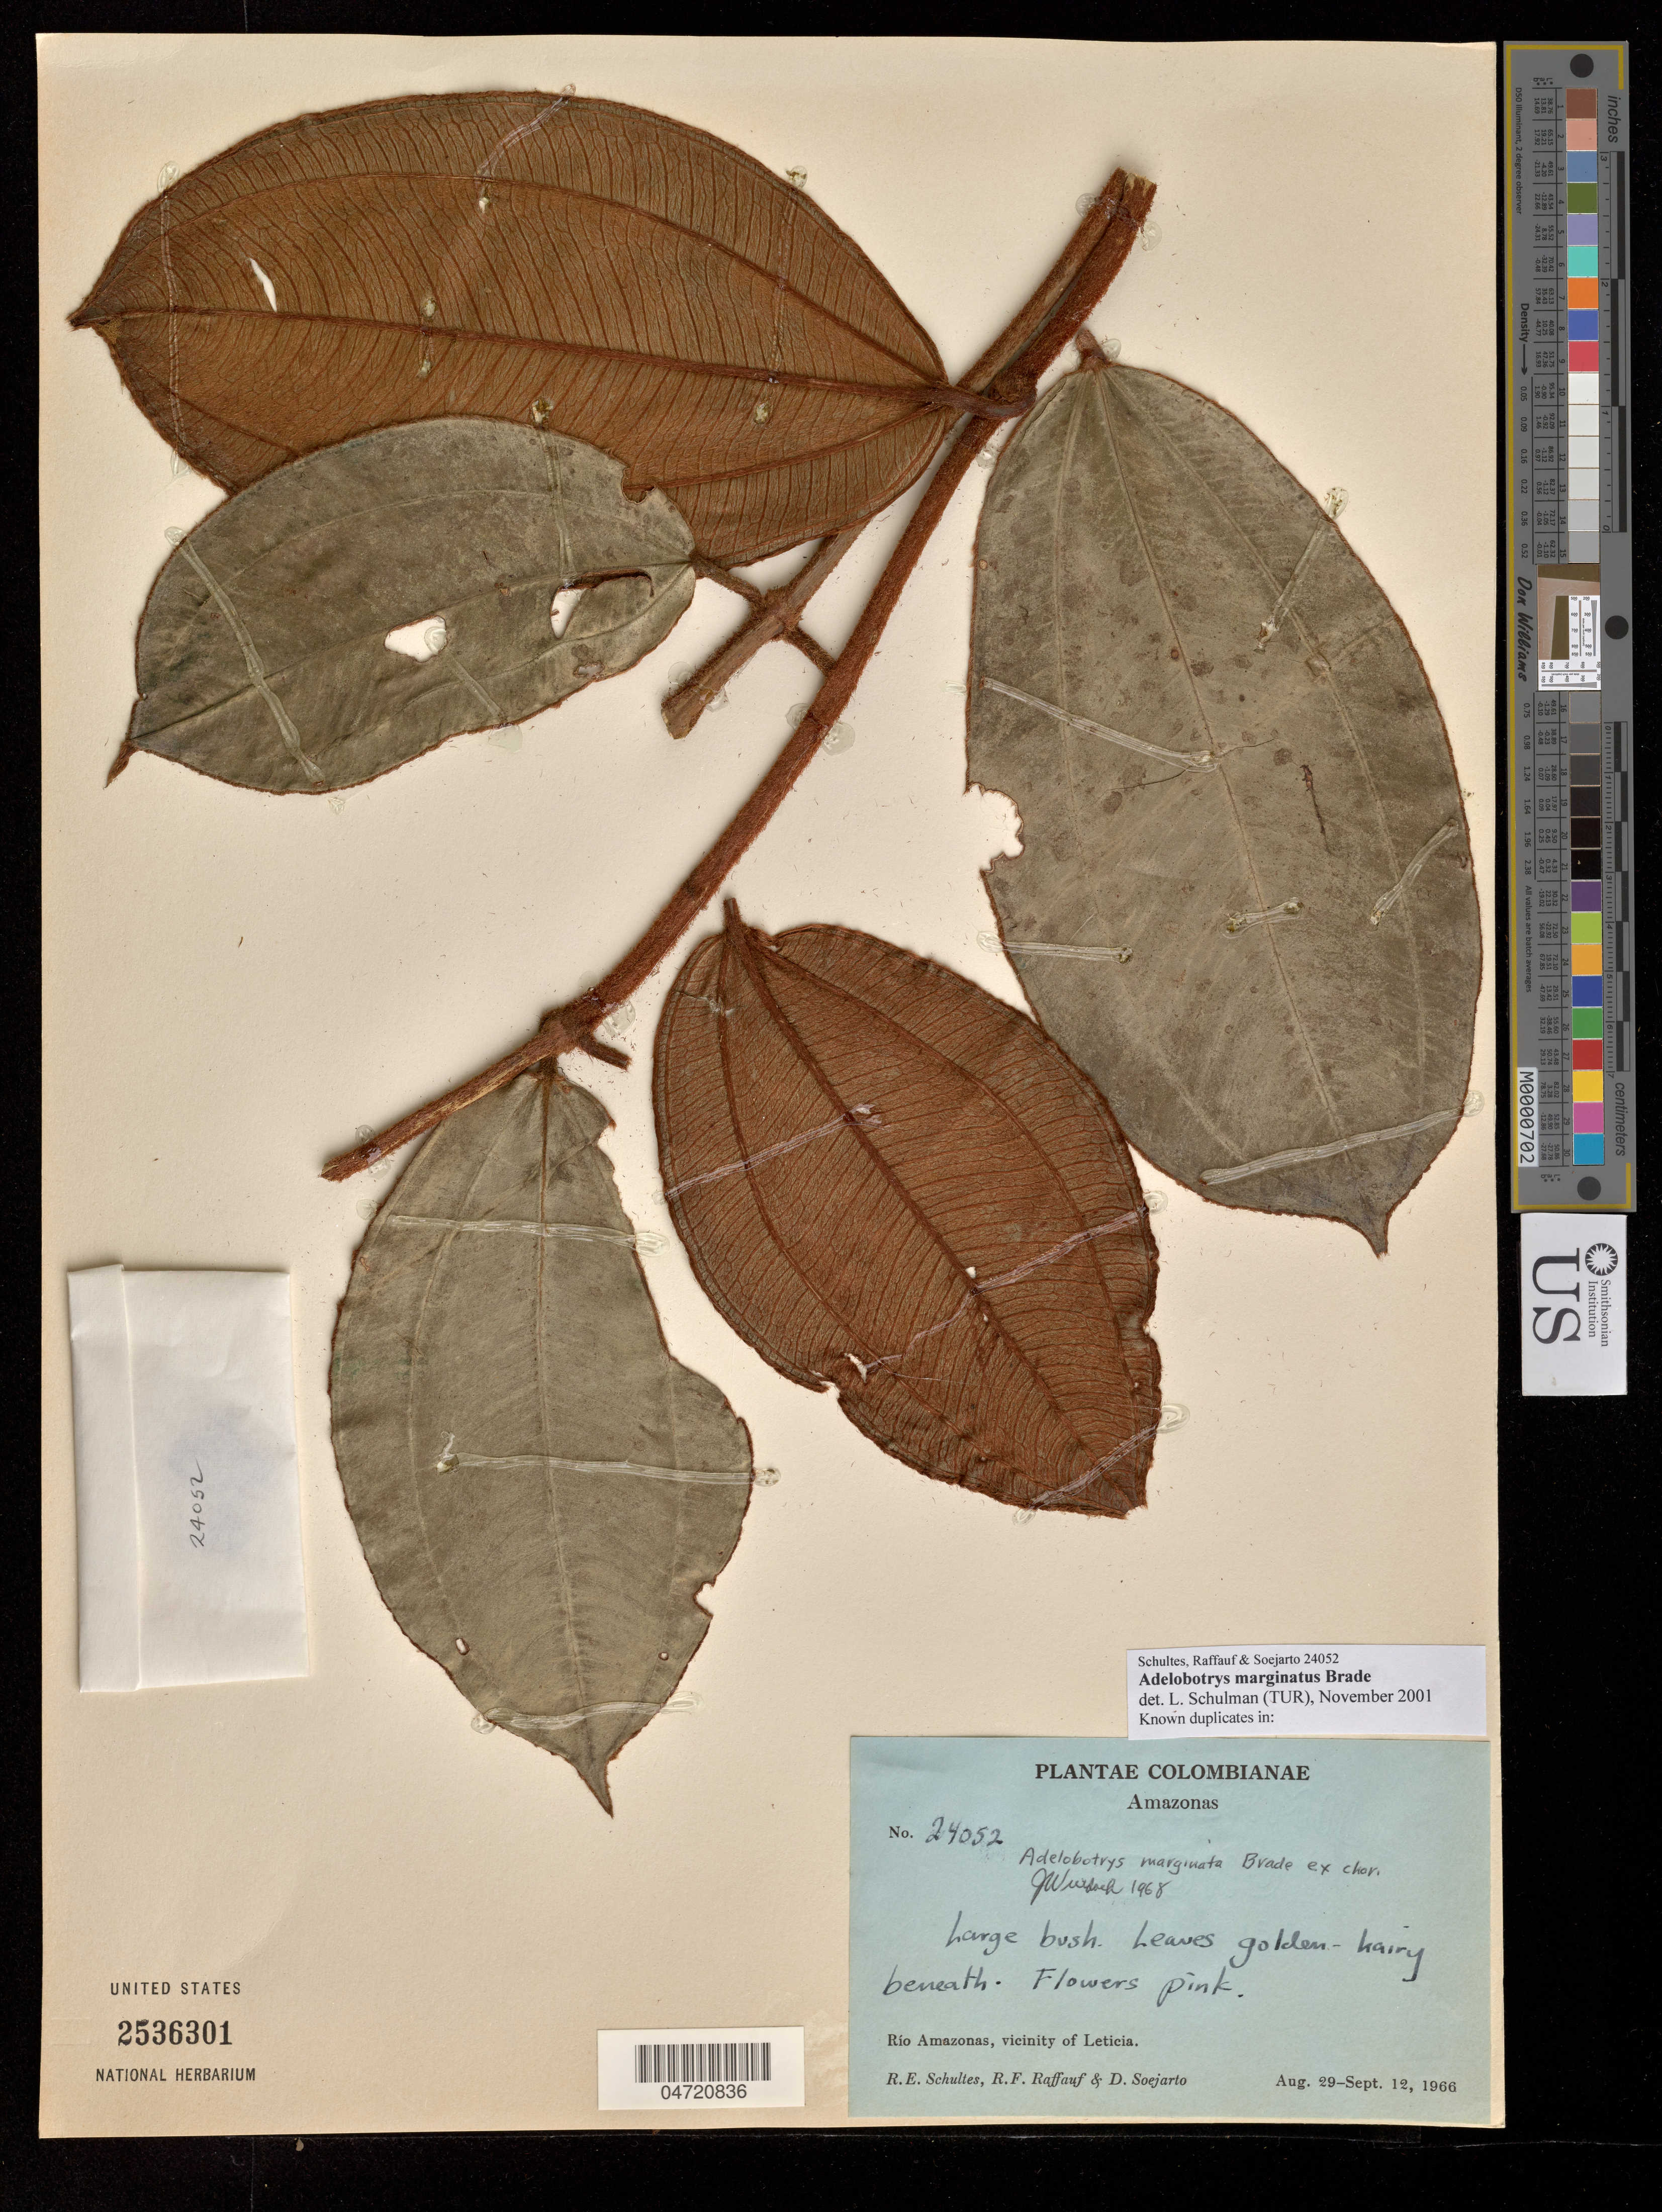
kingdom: Plantae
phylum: Tracheophyta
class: Magnoliopsida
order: Myrtales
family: Melastomataceae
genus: Adelobotrys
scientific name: Adelobotrys marginatus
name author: Brade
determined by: Schulman, Leif, (TUR), University of Turku (FINLAND)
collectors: R. E. Schultes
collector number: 24052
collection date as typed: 29 Aug 1966 to 12 Sep 1966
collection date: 1966-08-29/1966-09-12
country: Colombia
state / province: Amazônas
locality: Rio Amazonas, vicinity of Leticia.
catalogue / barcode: US 2536301